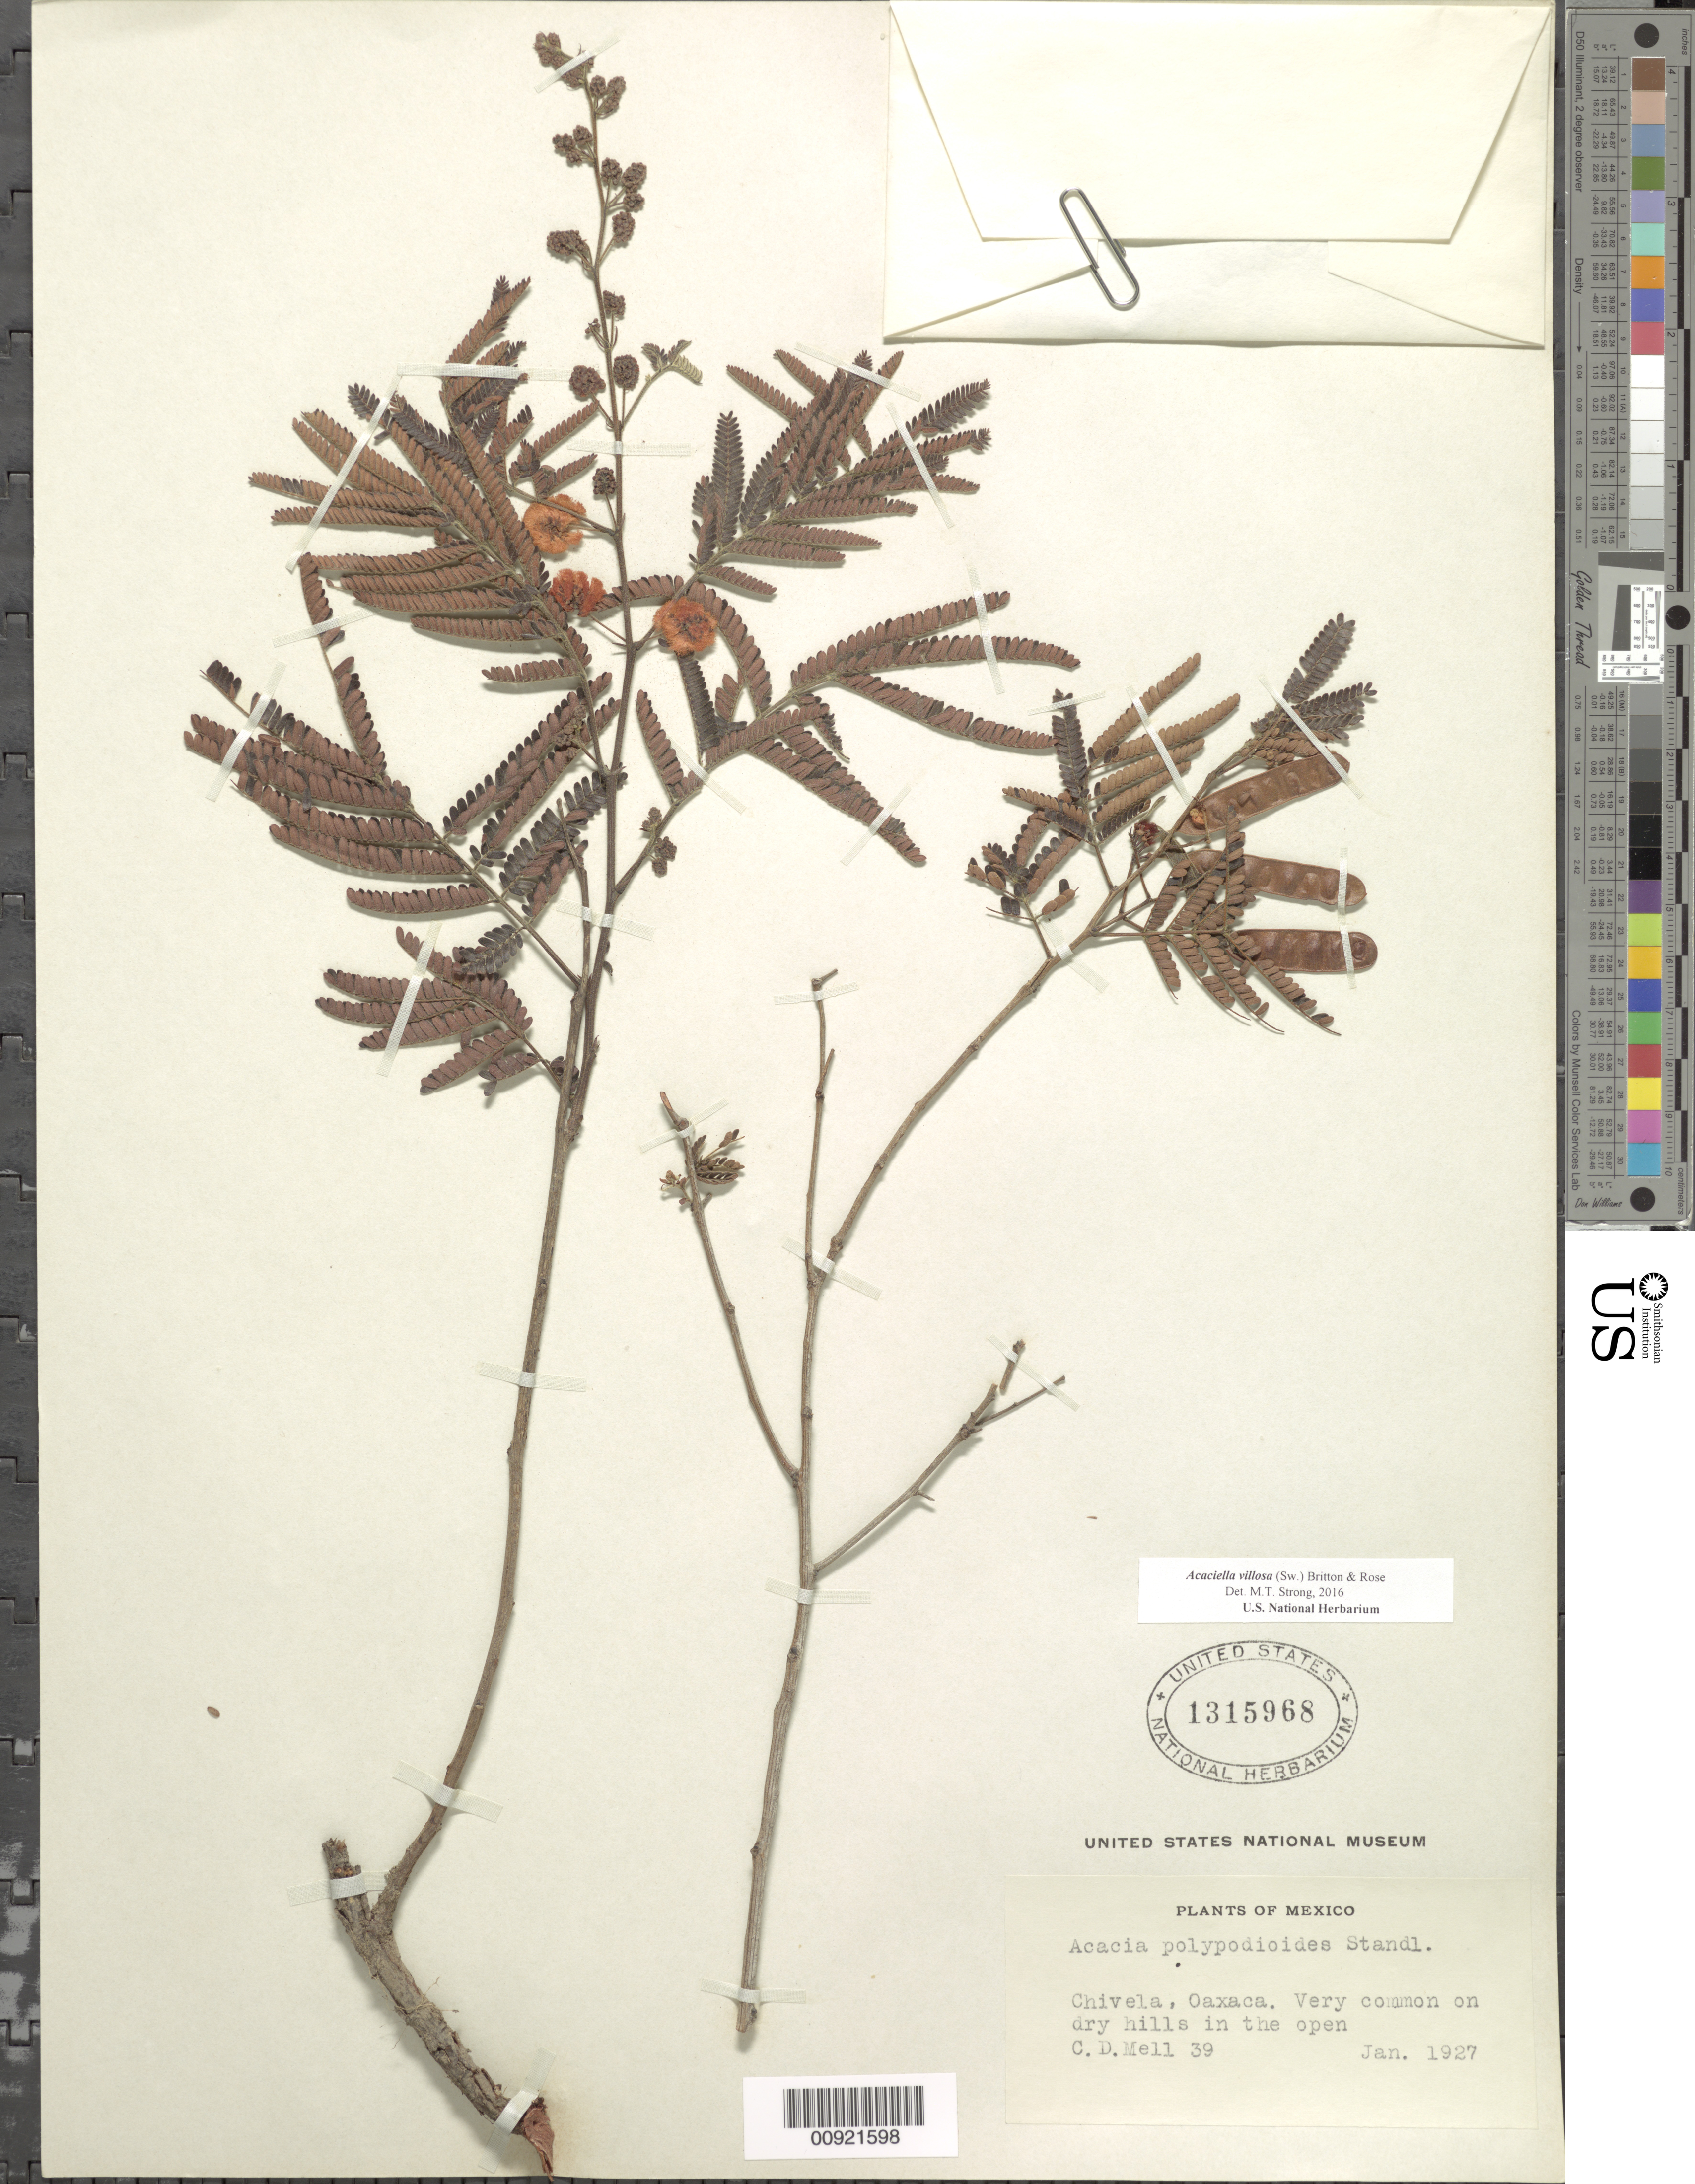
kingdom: Plantae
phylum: Tracheophyta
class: Magnoliopsida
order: Fabales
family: Fabaceae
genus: Acaciella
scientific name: Acaciella villosa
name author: (Sw.) Britton & Rose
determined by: Strong, M. T., (US), Smithsonian Institution - National Museum of Natural History (UNITED STATES)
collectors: C. D. Mell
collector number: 39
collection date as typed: Jan 1927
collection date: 1927-01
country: Mexico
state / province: Oaxaca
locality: Chivela, Oaxaca.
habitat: Very common on dry hills in the open.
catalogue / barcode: US 1315968